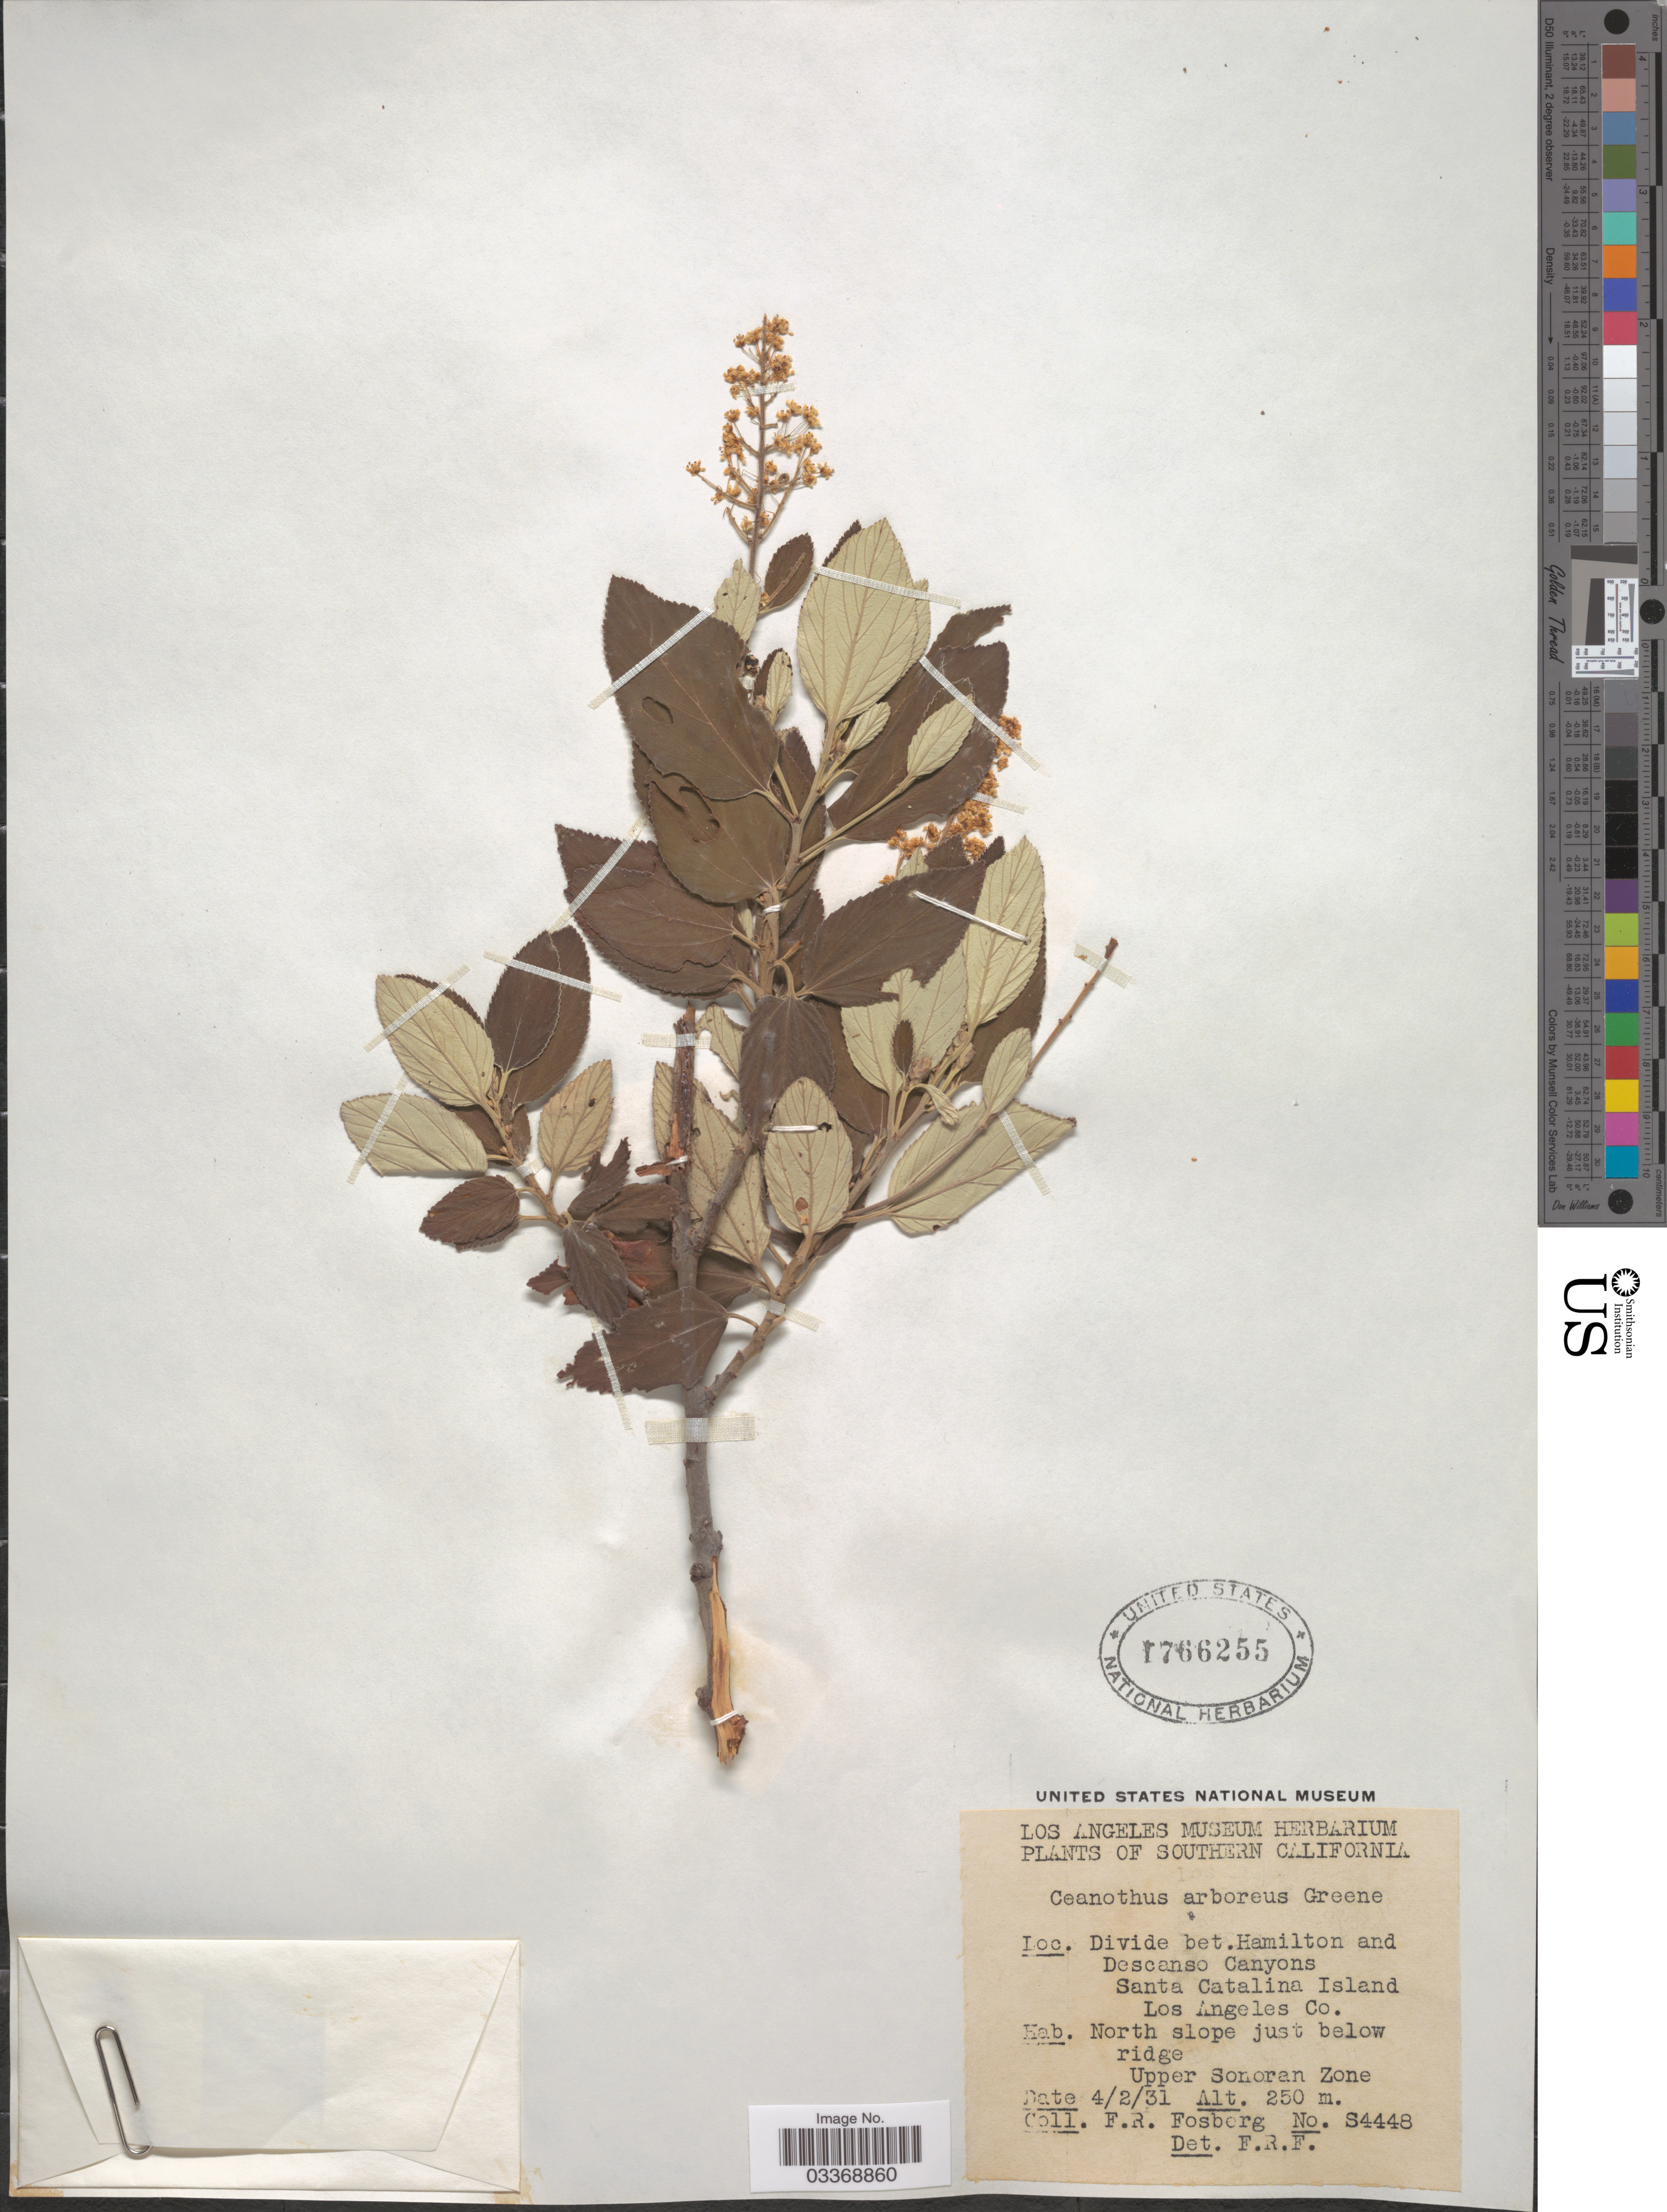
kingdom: Plantae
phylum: Tracheophyta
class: Magnoliopsida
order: Rosales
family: Rhamnaceae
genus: Ceanothus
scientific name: Ceanothus arboreus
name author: Greene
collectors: F. R. Fosberg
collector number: S4448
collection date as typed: Transcribed d/m/y: 2/4/31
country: United States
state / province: California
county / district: Los Angeles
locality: Southern California. Divide bet. Hamilton and Descanso Canyons. Santa Catalina Island Los Angeles Co.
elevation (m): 250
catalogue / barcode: US 1766255